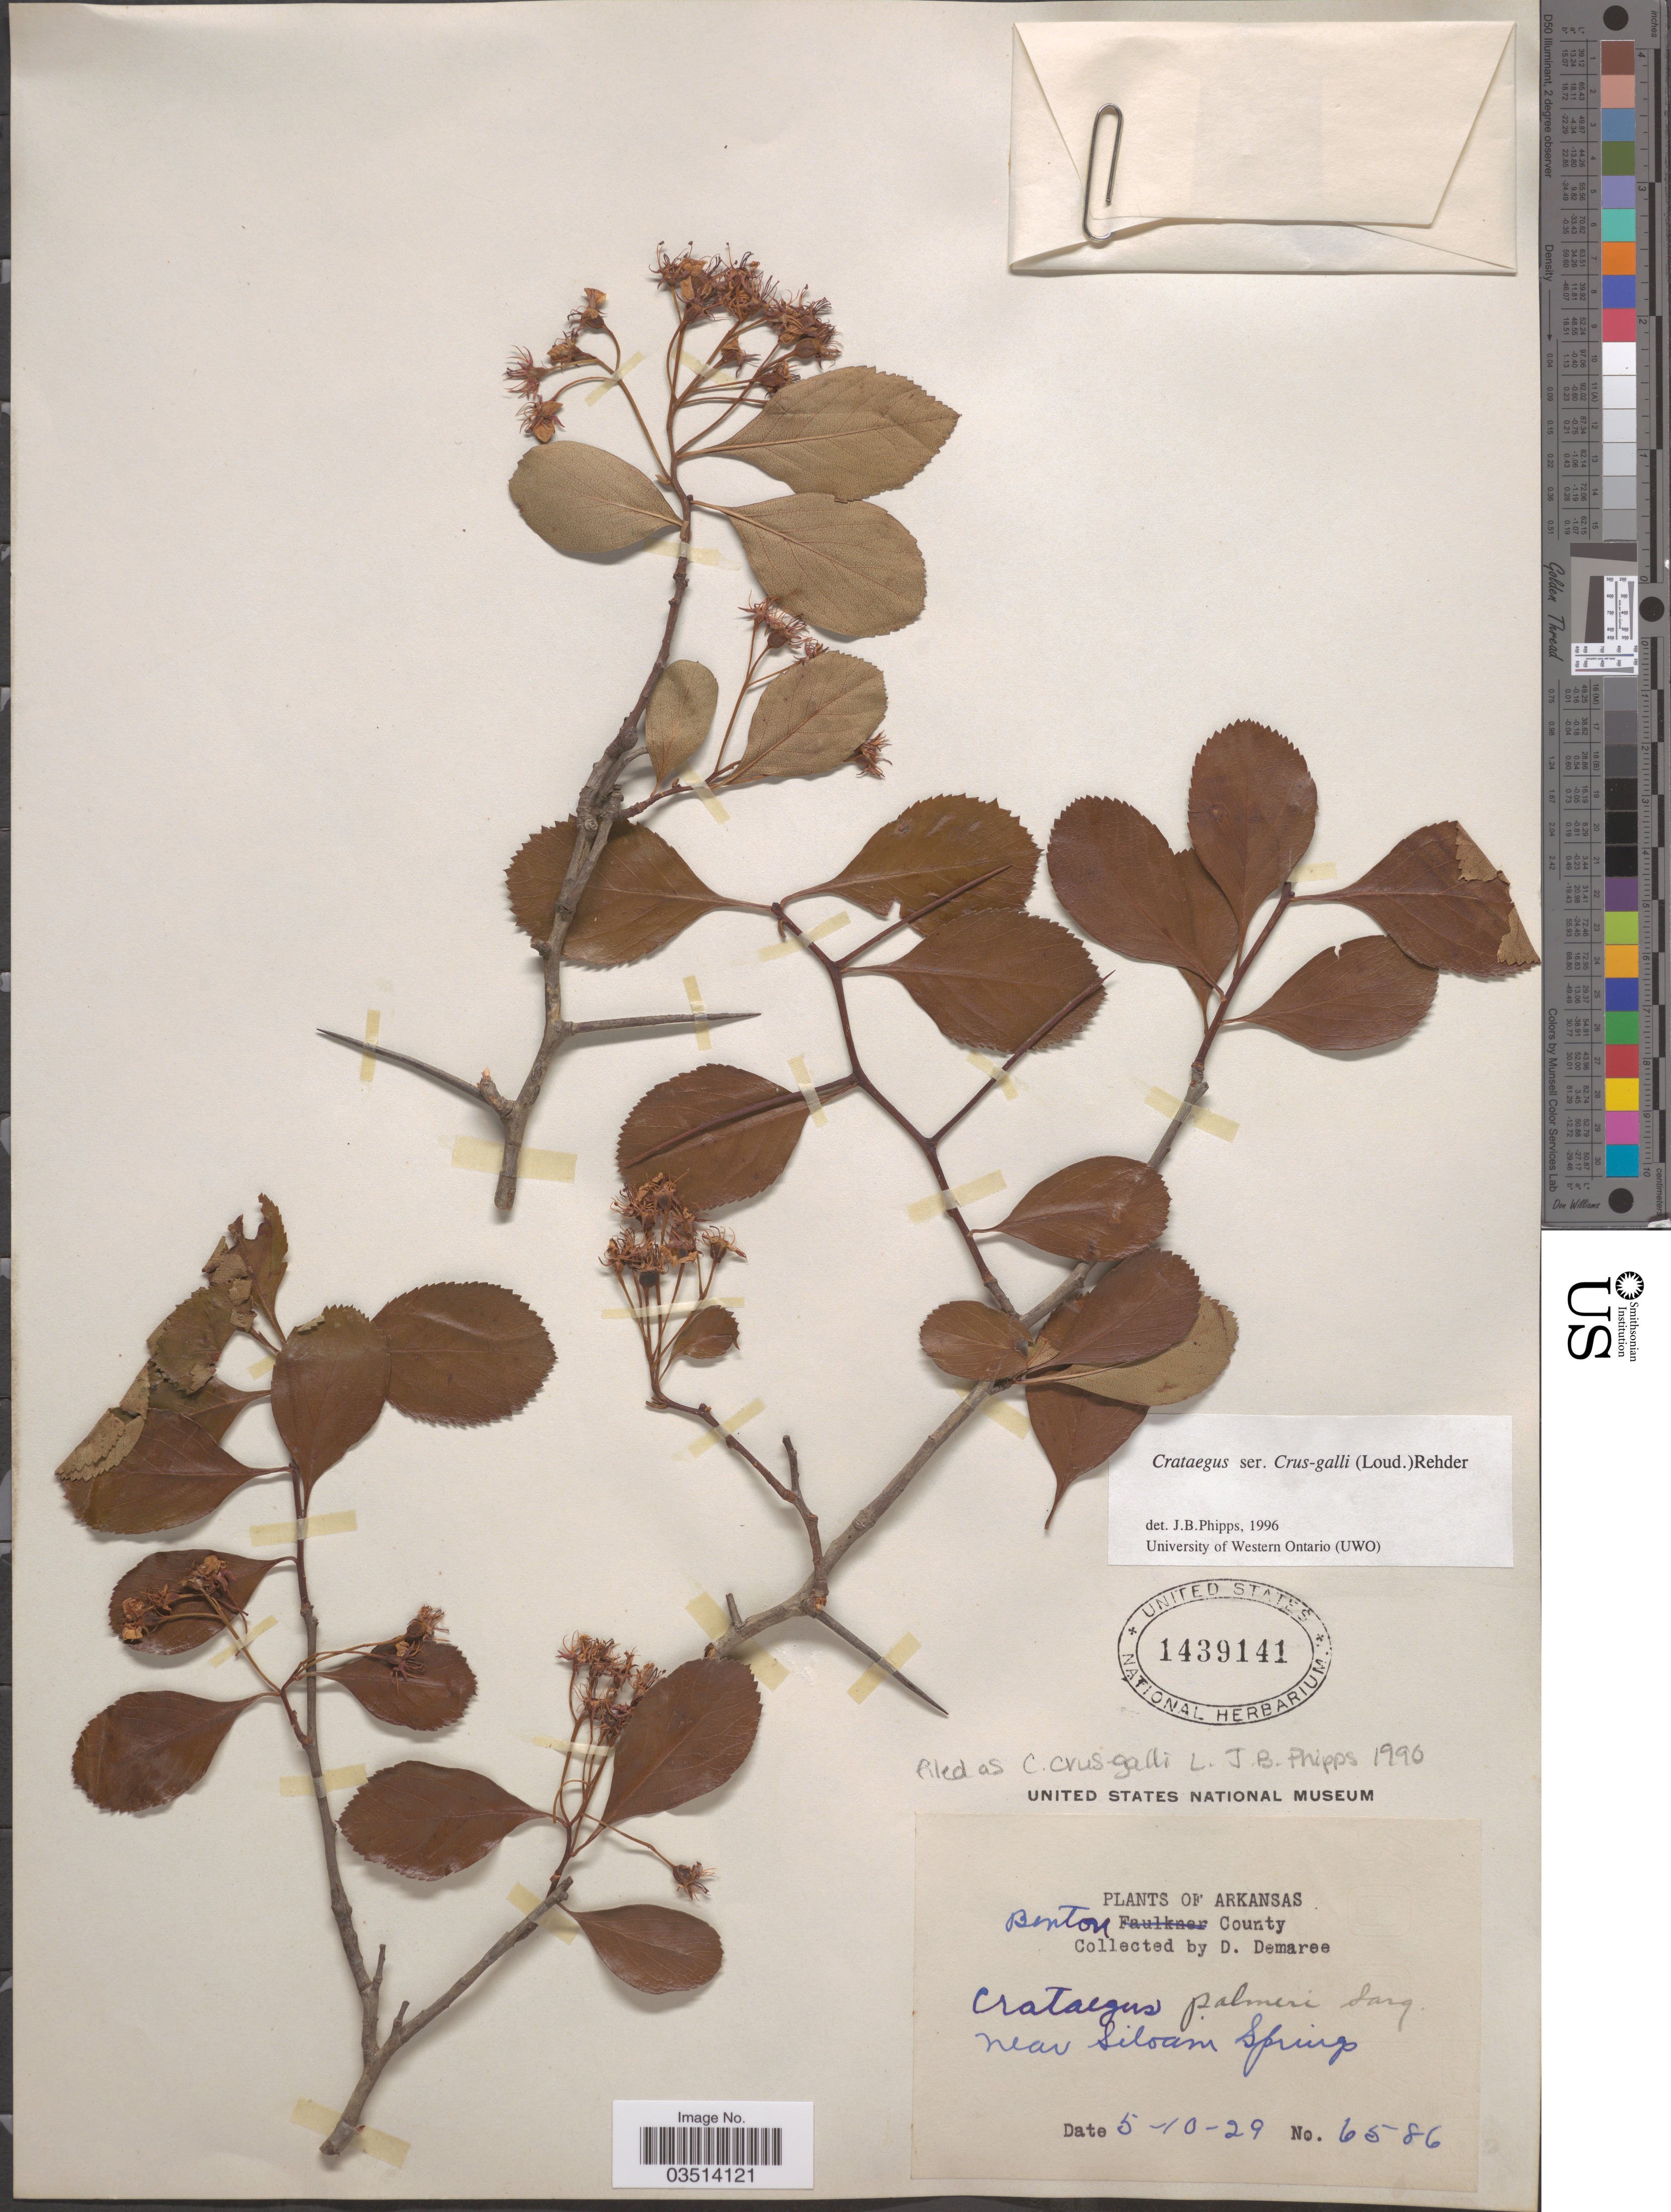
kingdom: Plantae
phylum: Tracheophyta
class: Magnoliopsida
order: Rosales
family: Rosaceae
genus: Crataegus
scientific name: Crataegus crus-galli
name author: L.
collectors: D. Demaree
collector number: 6586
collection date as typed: Transcribed d/m/y: 10/5/29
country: United States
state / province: Arkansas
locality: Benton County. Near Siloam Springs.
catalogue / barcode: US 1439141